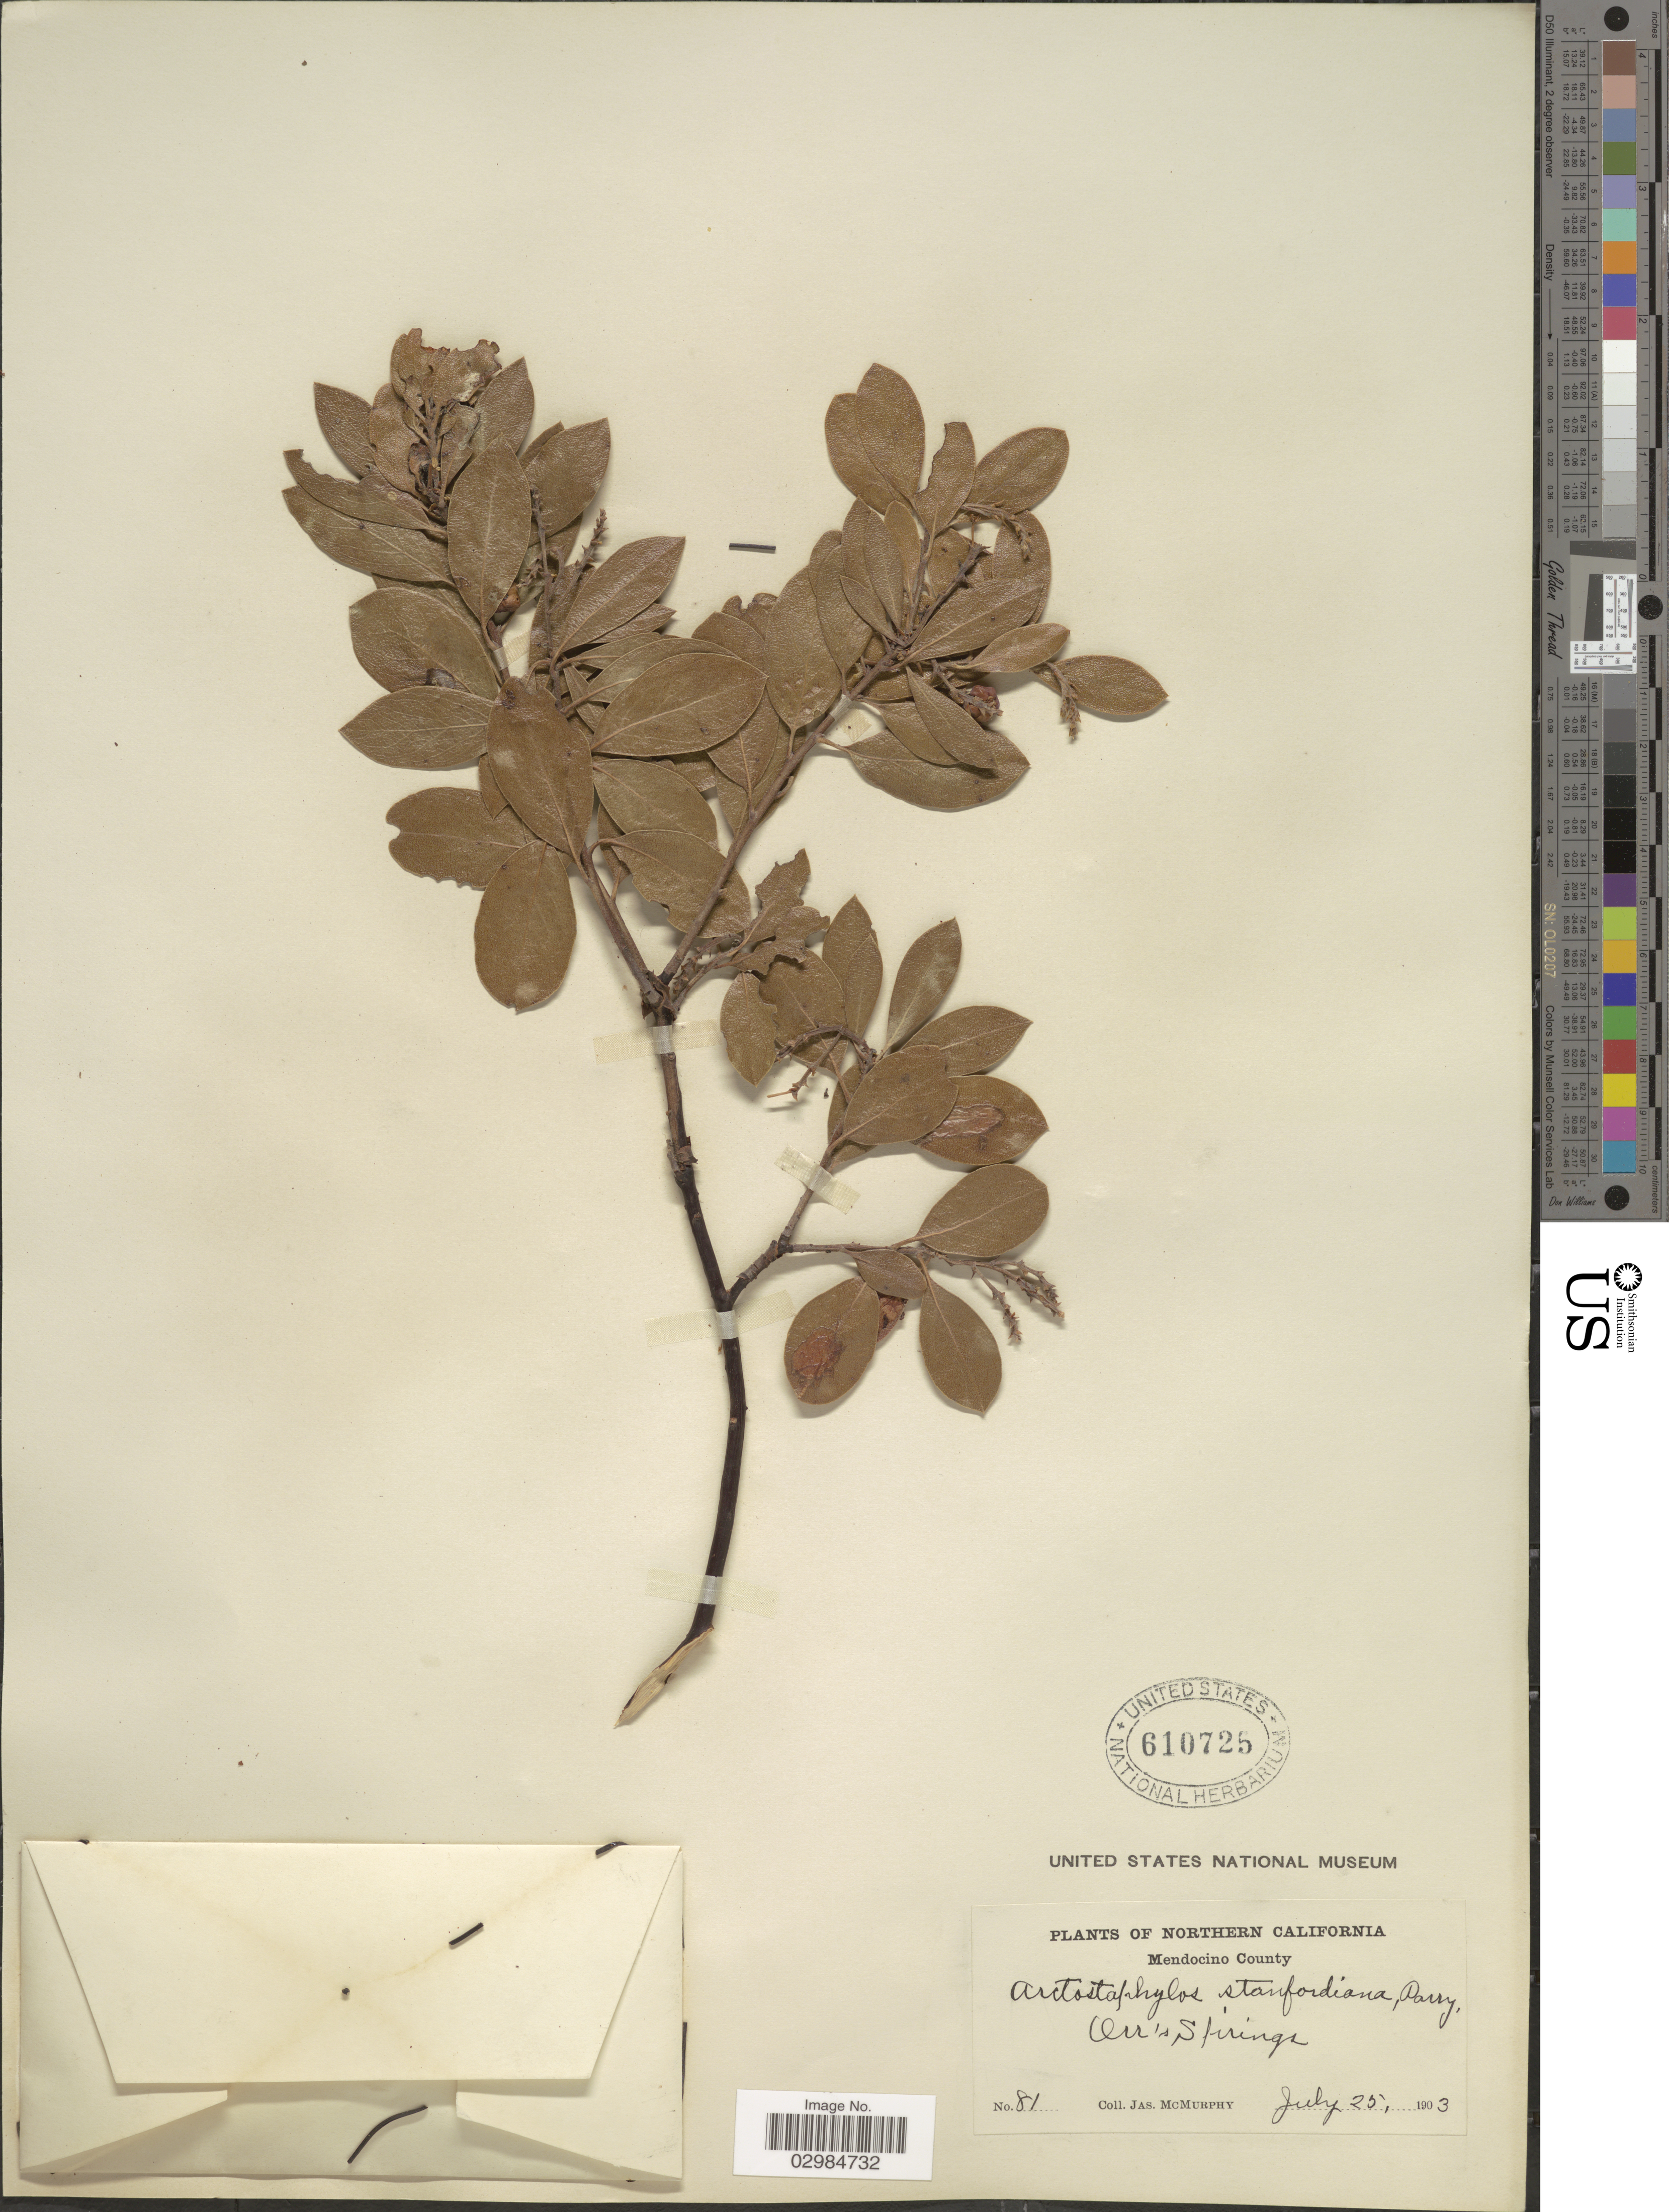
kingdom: Plantae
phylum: Tracheophyta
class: Magnoliopsida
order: Ericales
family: Ericaceae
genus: Arctostaphylos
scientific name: Arctostaphylos stanfordiana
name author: Parry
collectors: J. McMurphy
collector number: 81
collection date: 1903-07-25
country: United States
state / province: California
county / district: Mendocino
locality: Northern California. Mendocino County. Orr's Springs.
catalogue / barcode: US 610725